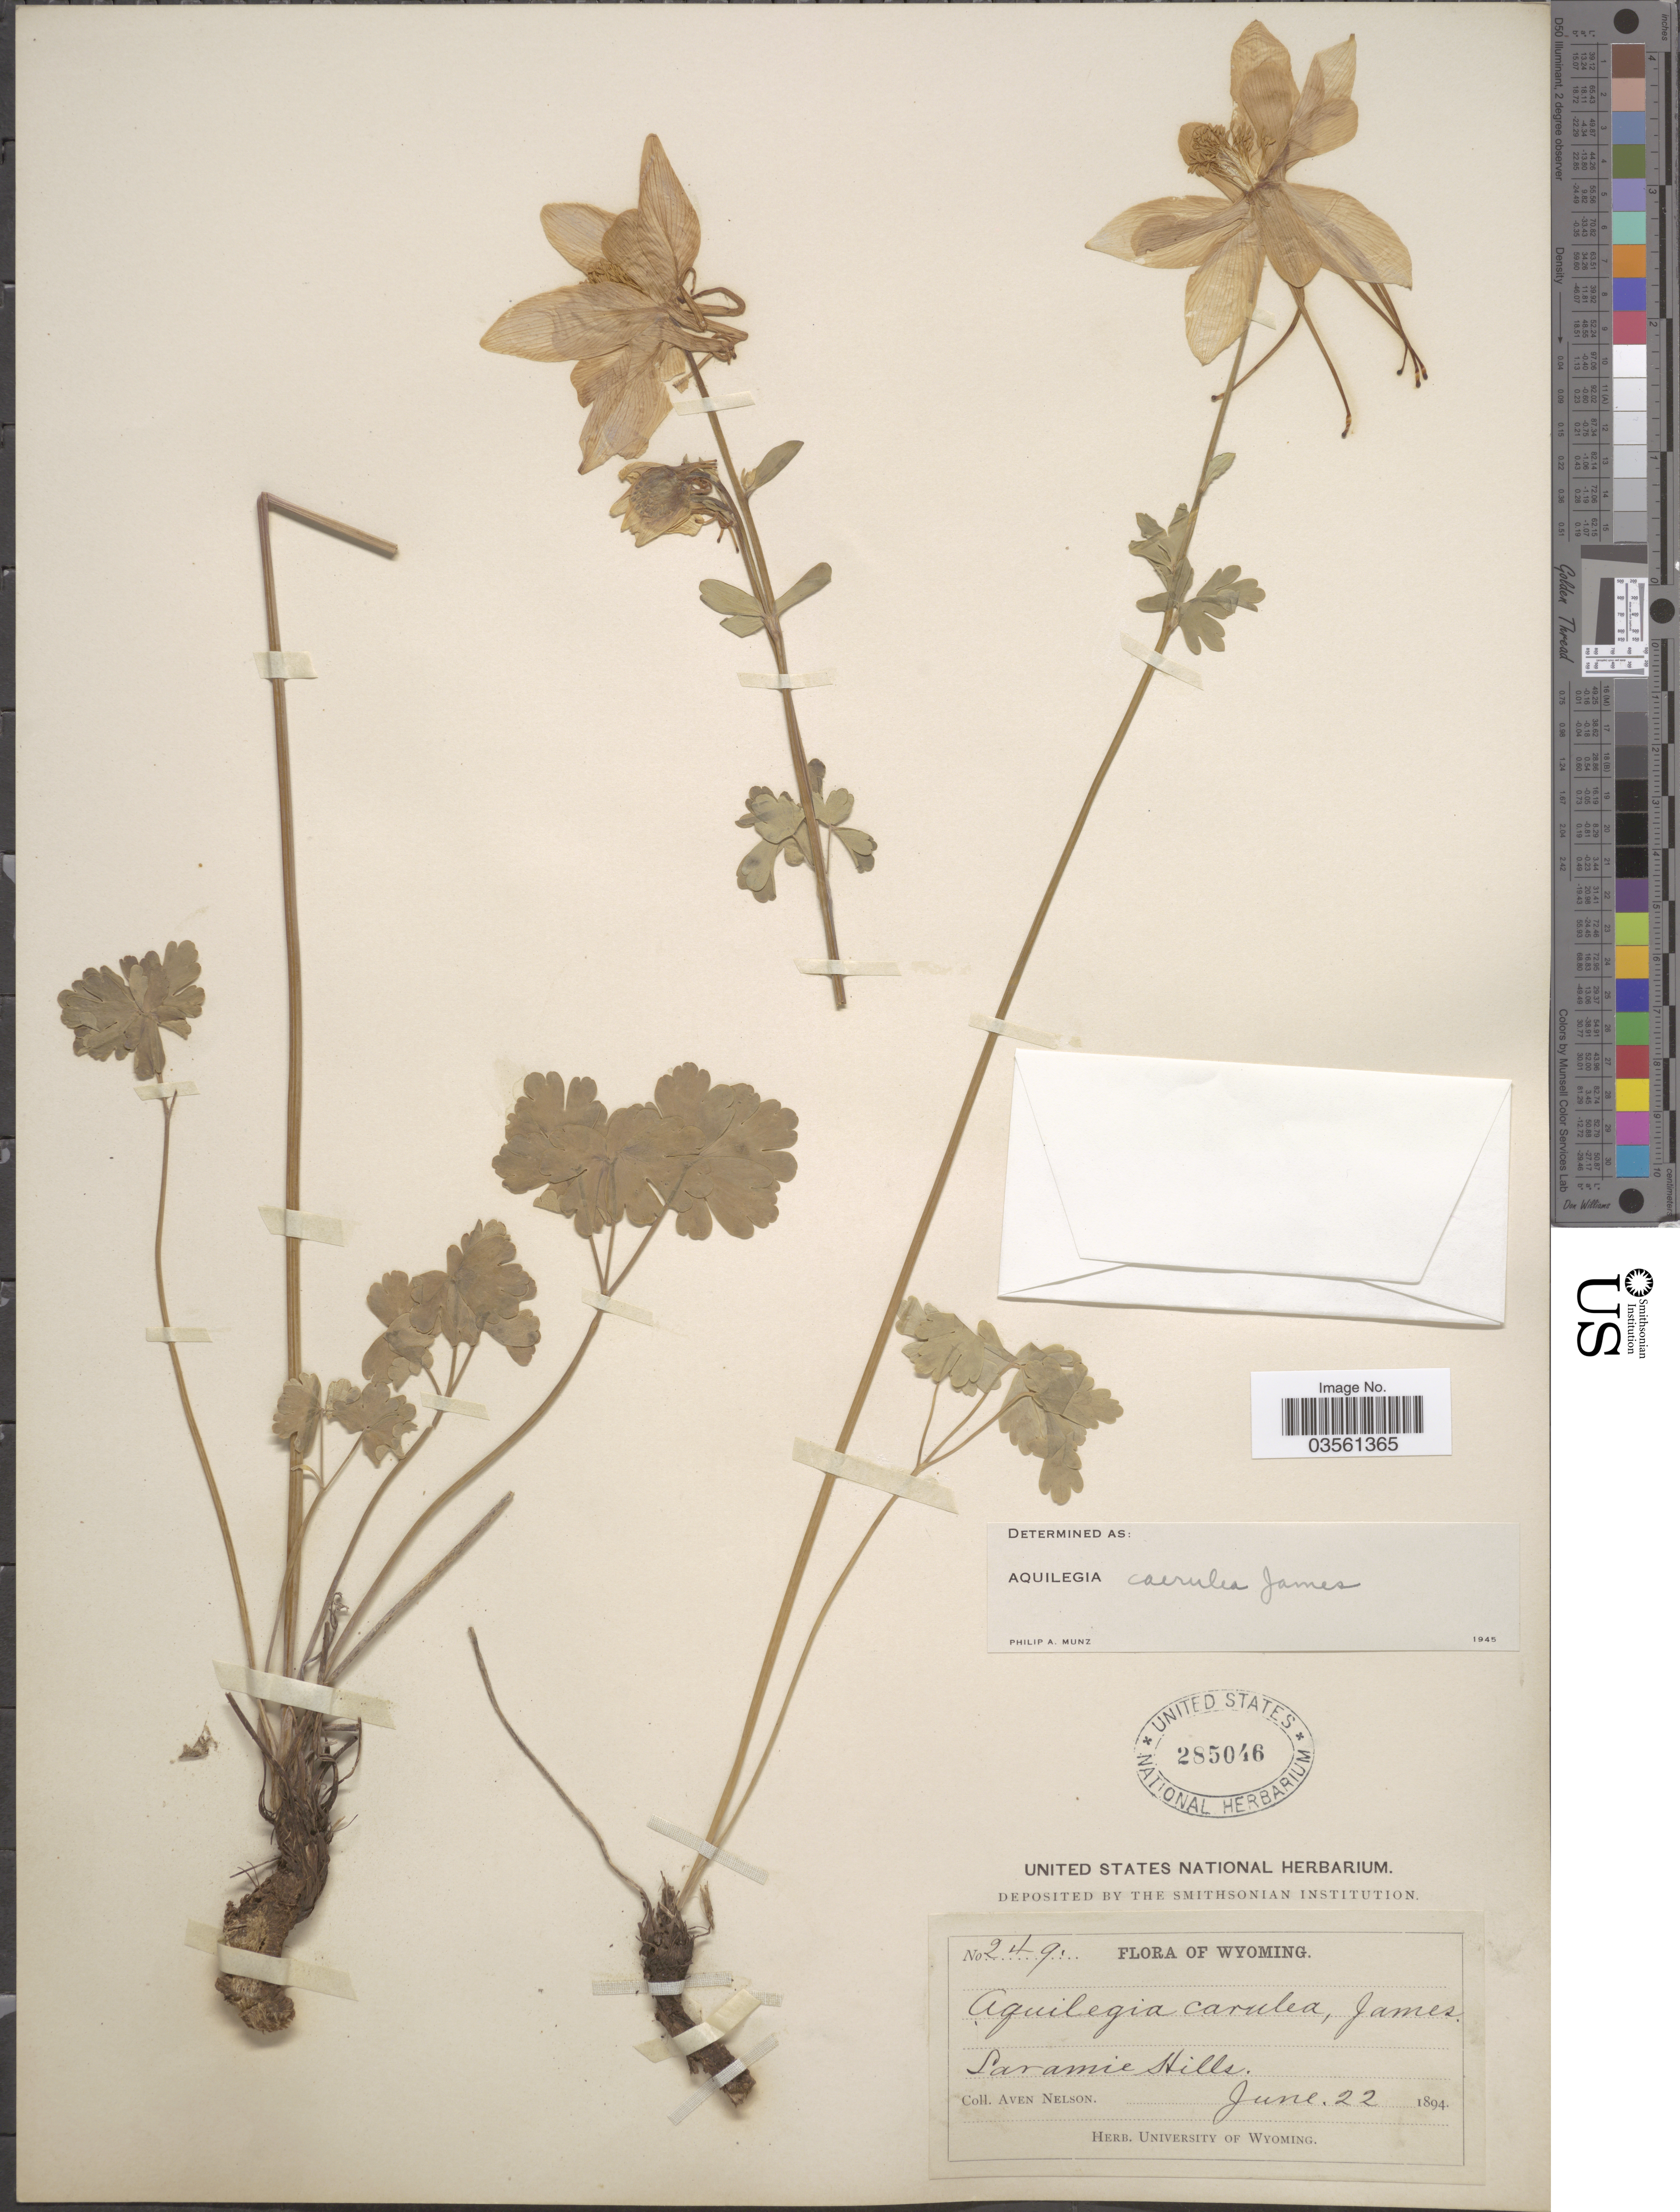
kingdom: Plantae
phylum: Tracheophyta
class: Magnoliopsida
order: Ranunculales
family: Ranunculaceae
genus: Aquilegia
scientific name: Aquilegia coerulea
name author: E. James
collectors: A. Nelson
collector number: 249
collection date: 1894-06-22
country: United States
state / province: Wyoming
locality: Laramie Hills.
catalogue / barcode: US 285046